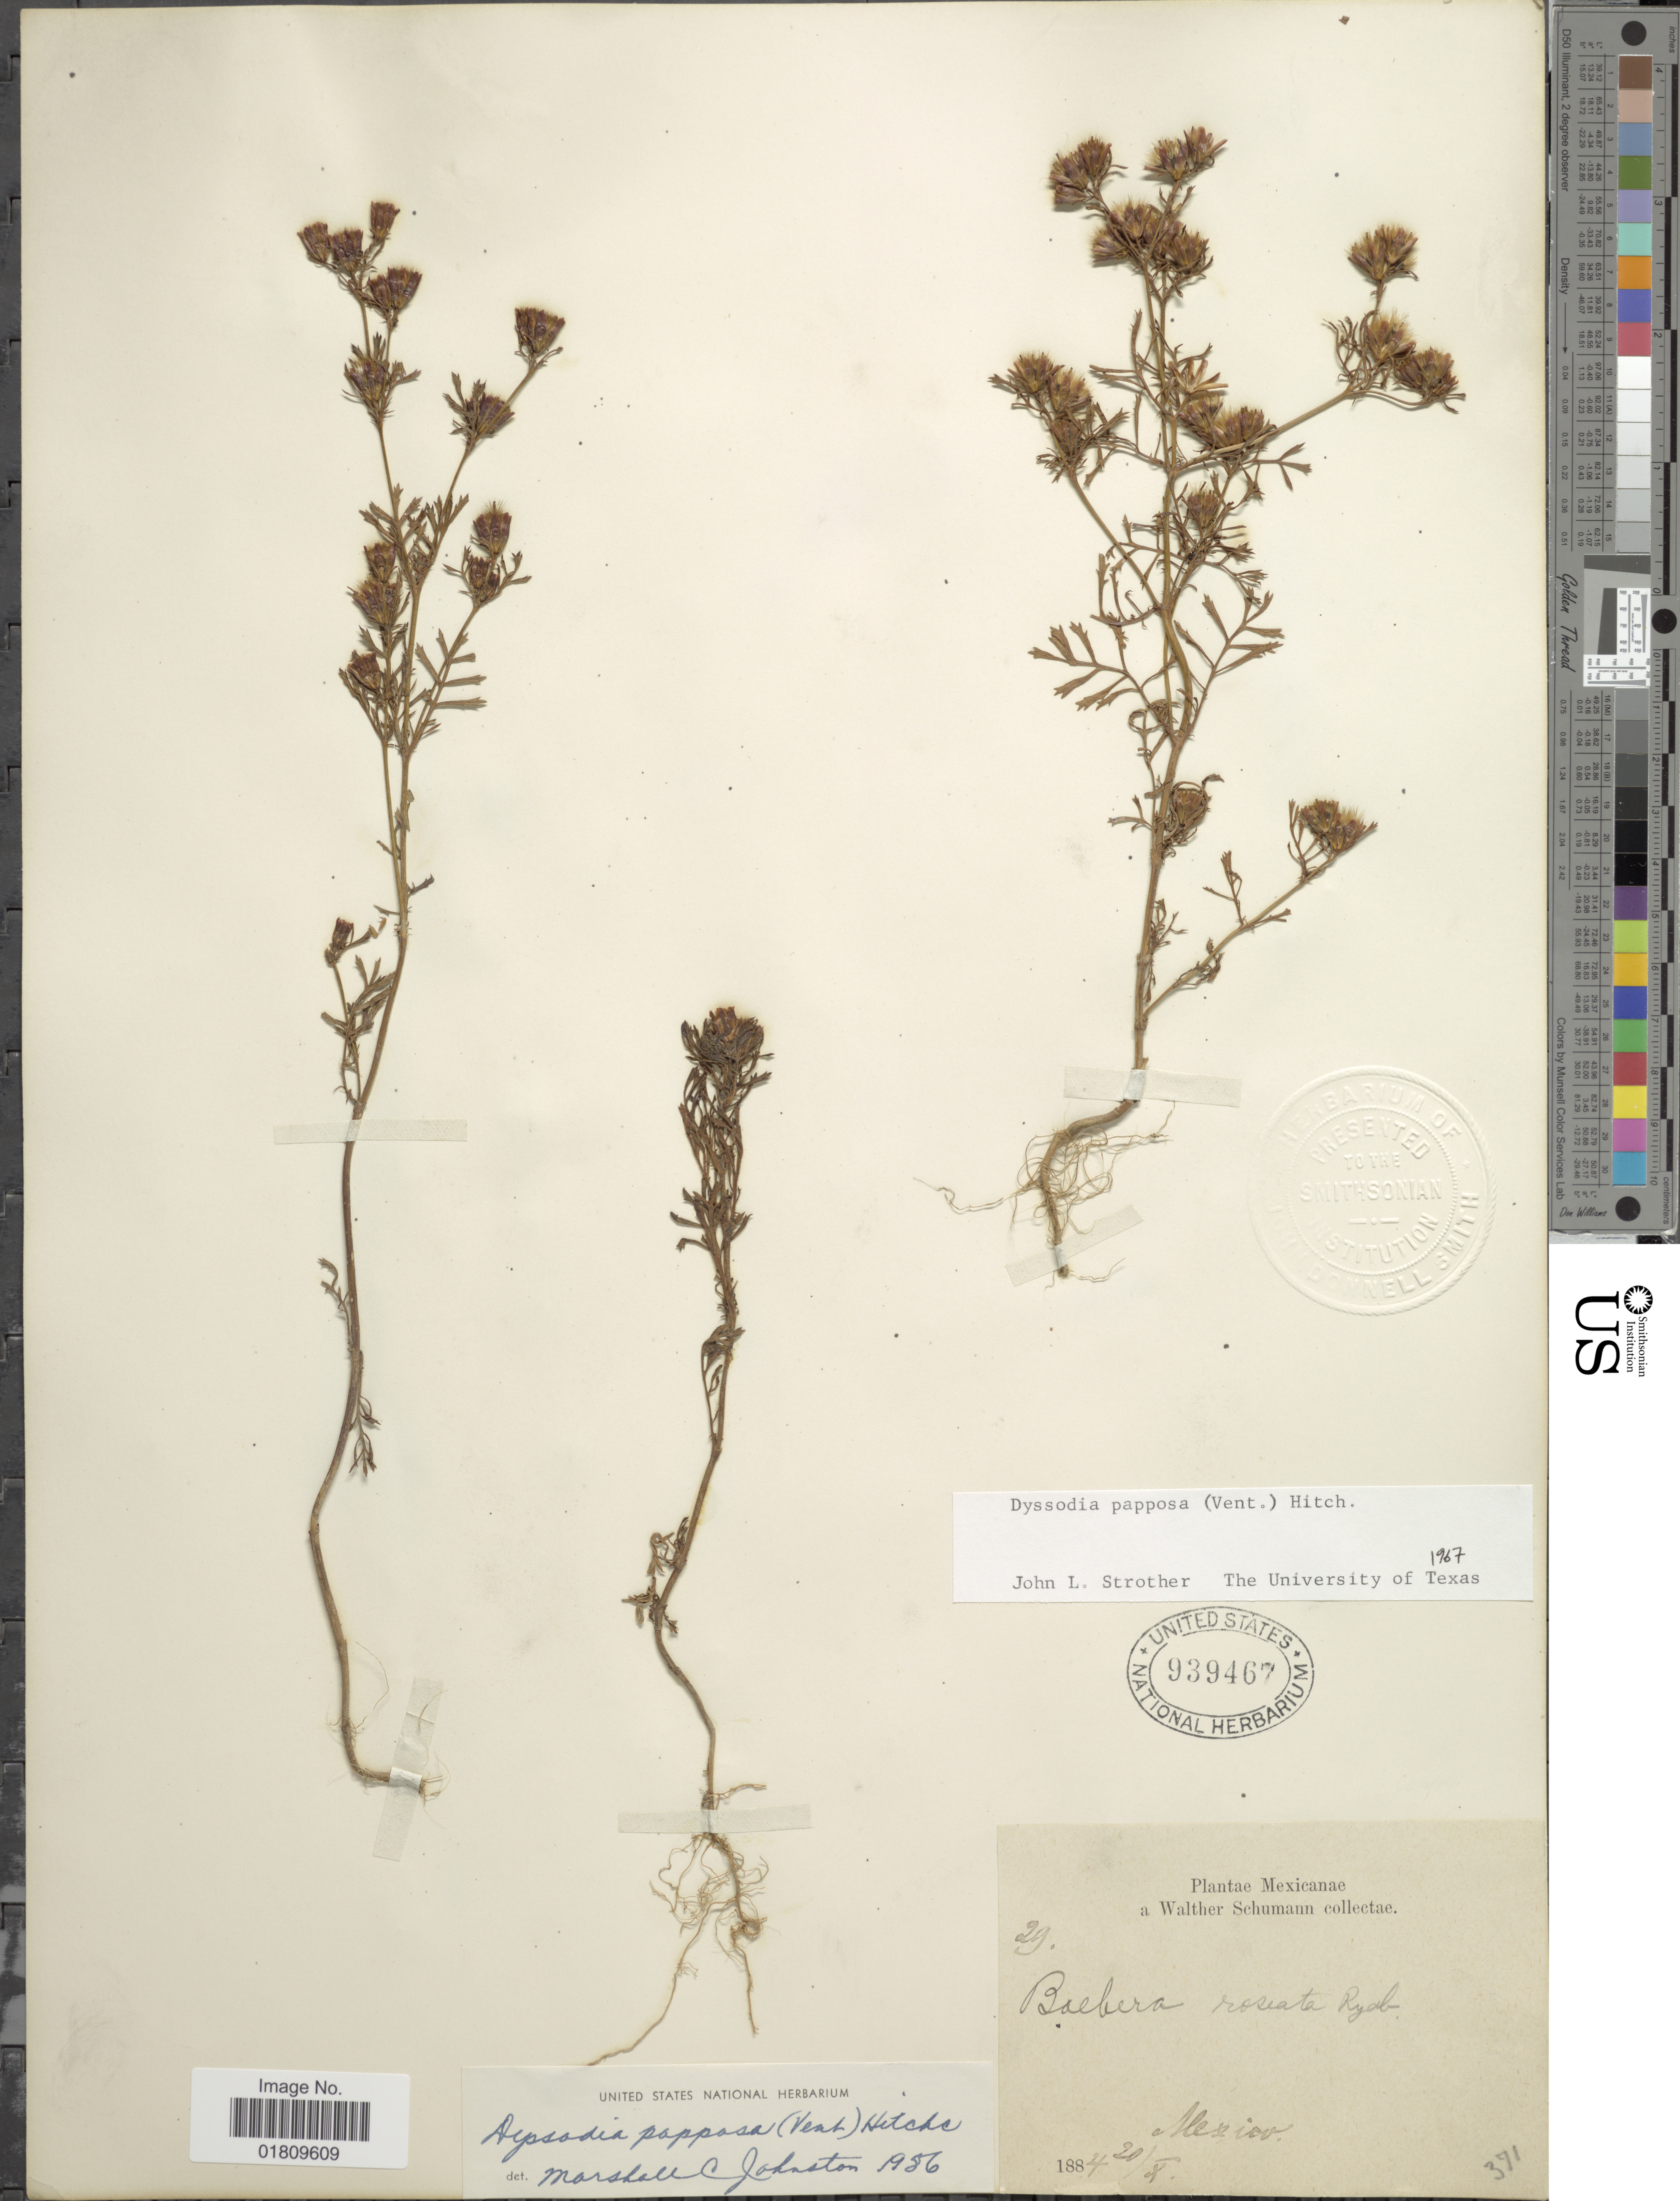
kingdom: Plantae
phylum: Tracheophyta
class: Magnoliopsida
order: Asterales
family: Asteraceae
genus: Dyssodia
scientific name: Dyssodia papposa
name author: (Vent.) Hitchc.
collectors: W. Schumann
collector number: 29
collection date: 1884-10-20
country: Mexico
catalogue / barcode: US 939467